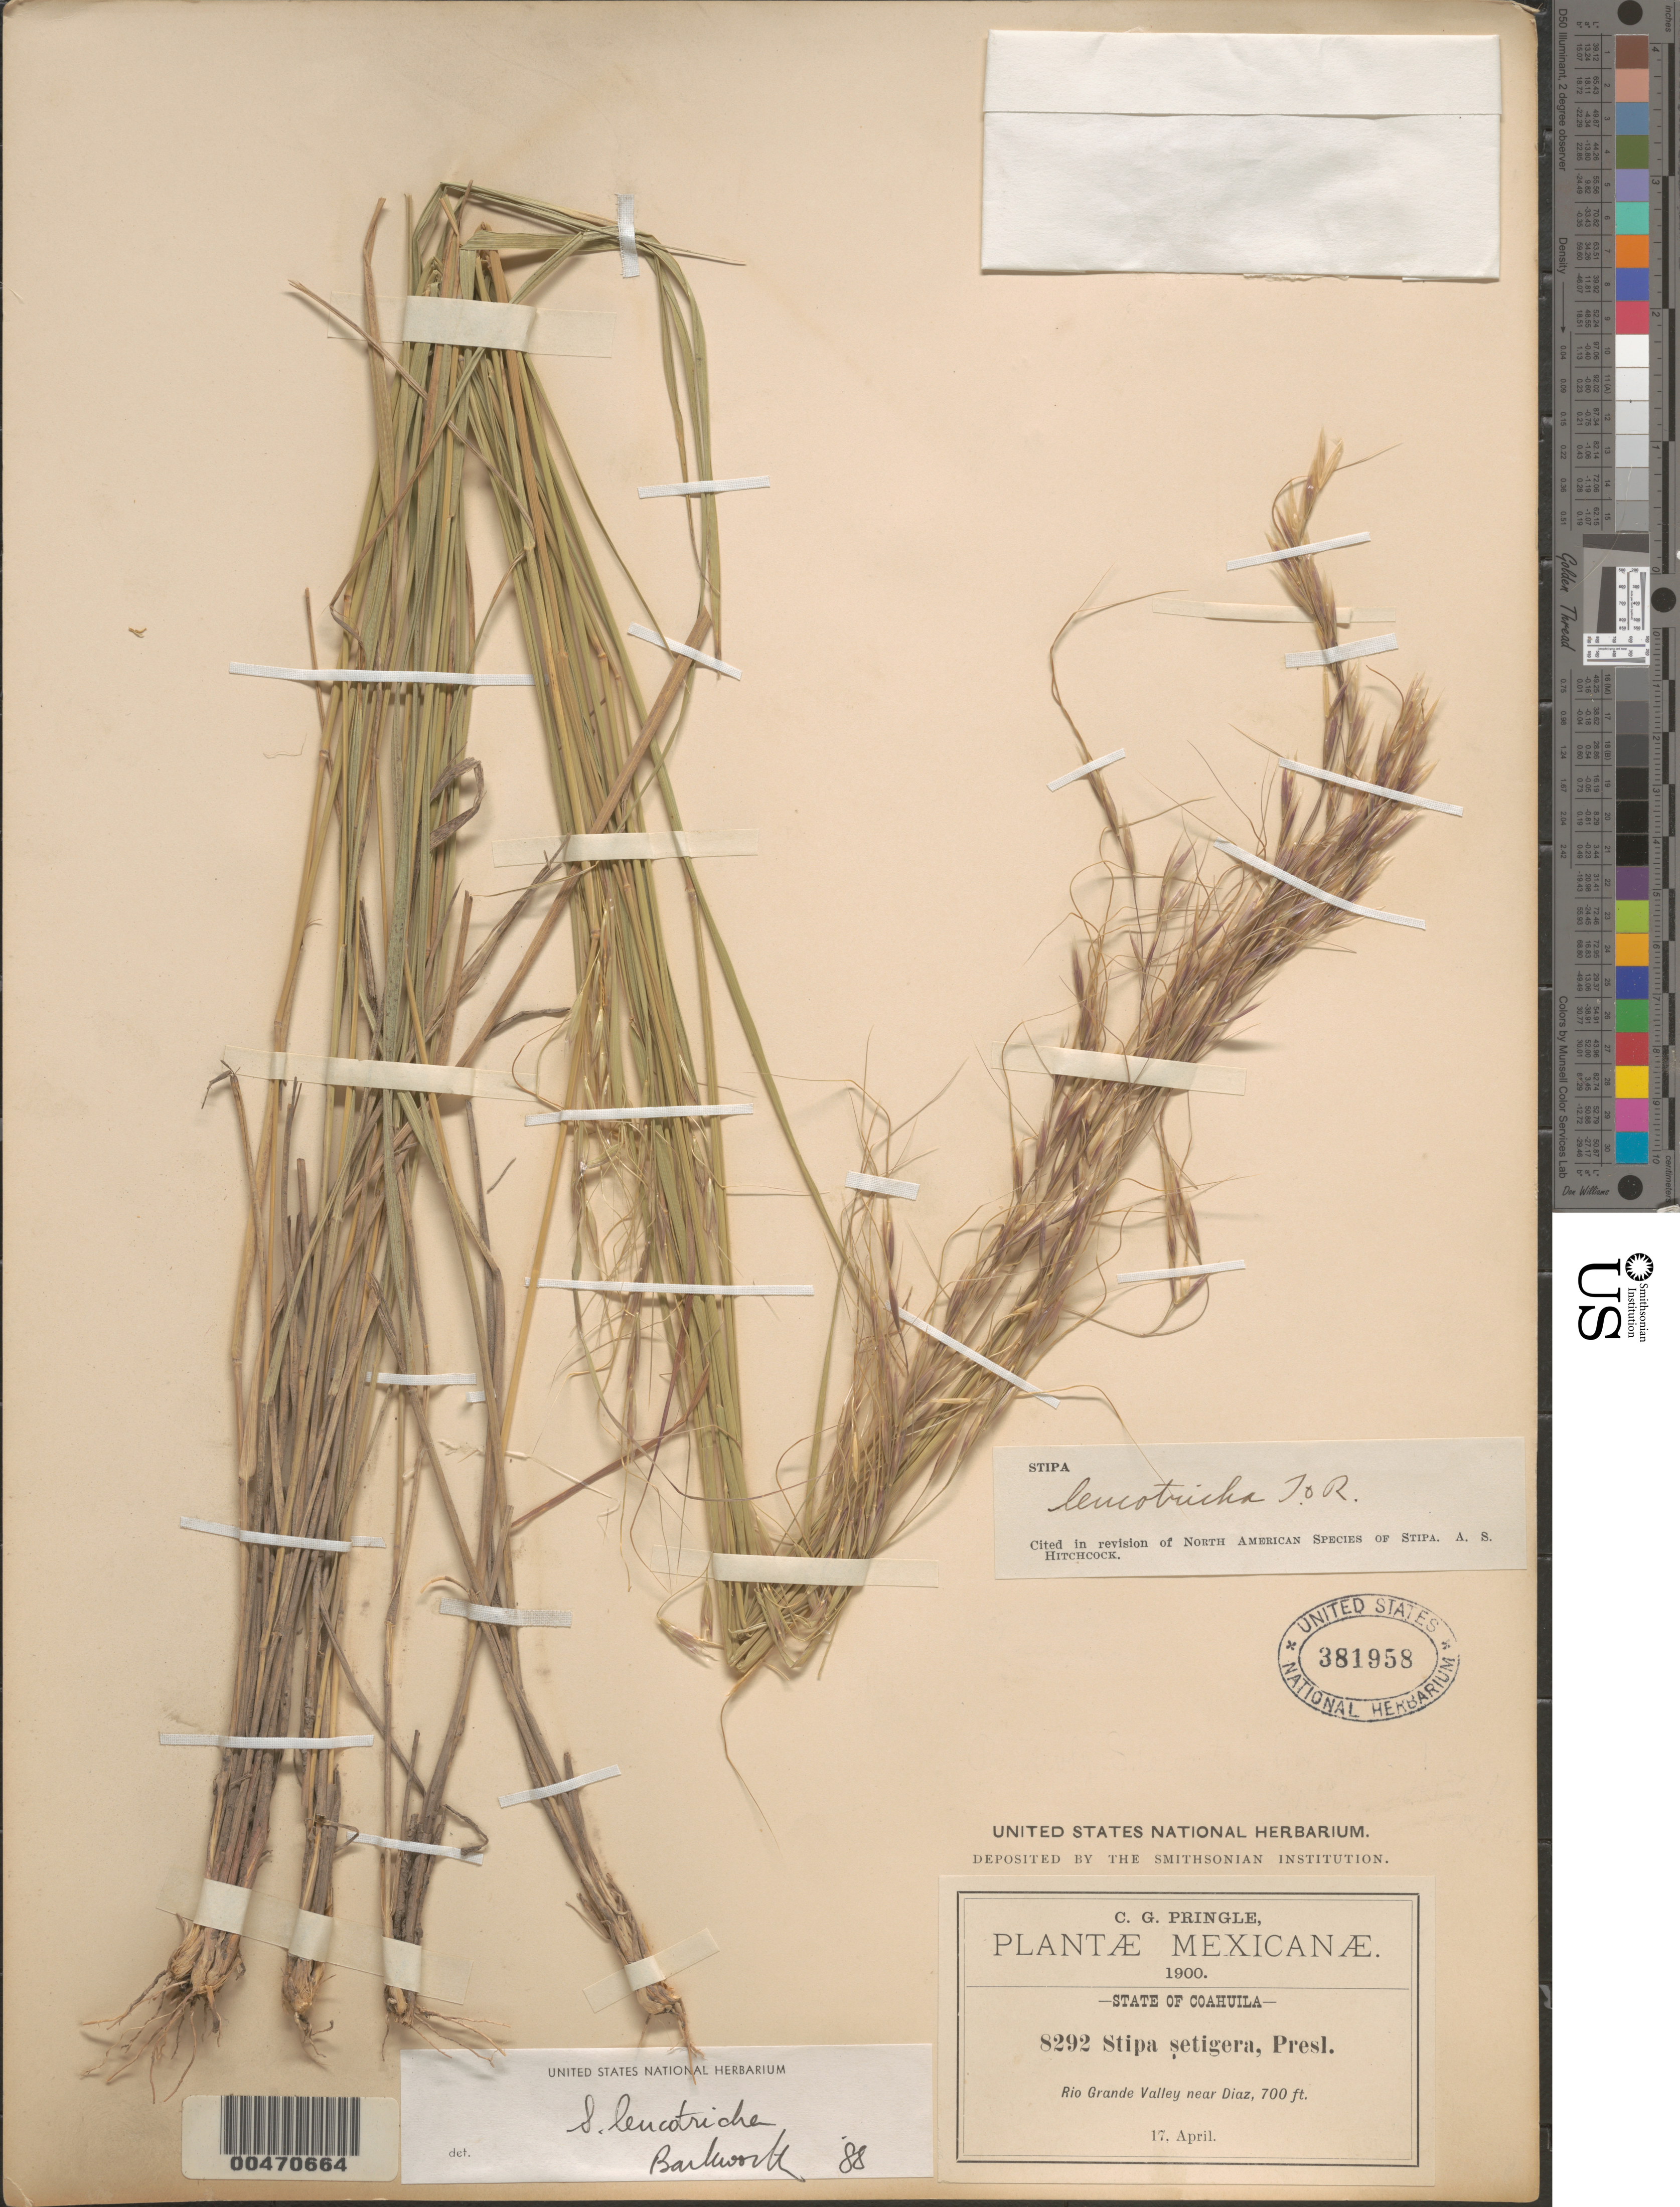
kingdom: Plantae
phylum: Tracheophyta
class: Liliopsida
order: Poales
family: Poaceae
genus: Nassella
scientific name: Nassella leucotricha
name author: (Trin. & Rupr.) R.W. Pohl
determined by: Poaceae Reorganization Project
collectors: C. G. Pringle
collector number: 8292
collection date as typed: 17 Apr 1900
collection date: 1900-04-17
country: Mexico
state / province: Coahuila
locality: Rio Grande Valley near Diaz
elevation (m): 213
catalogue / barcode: US 381958